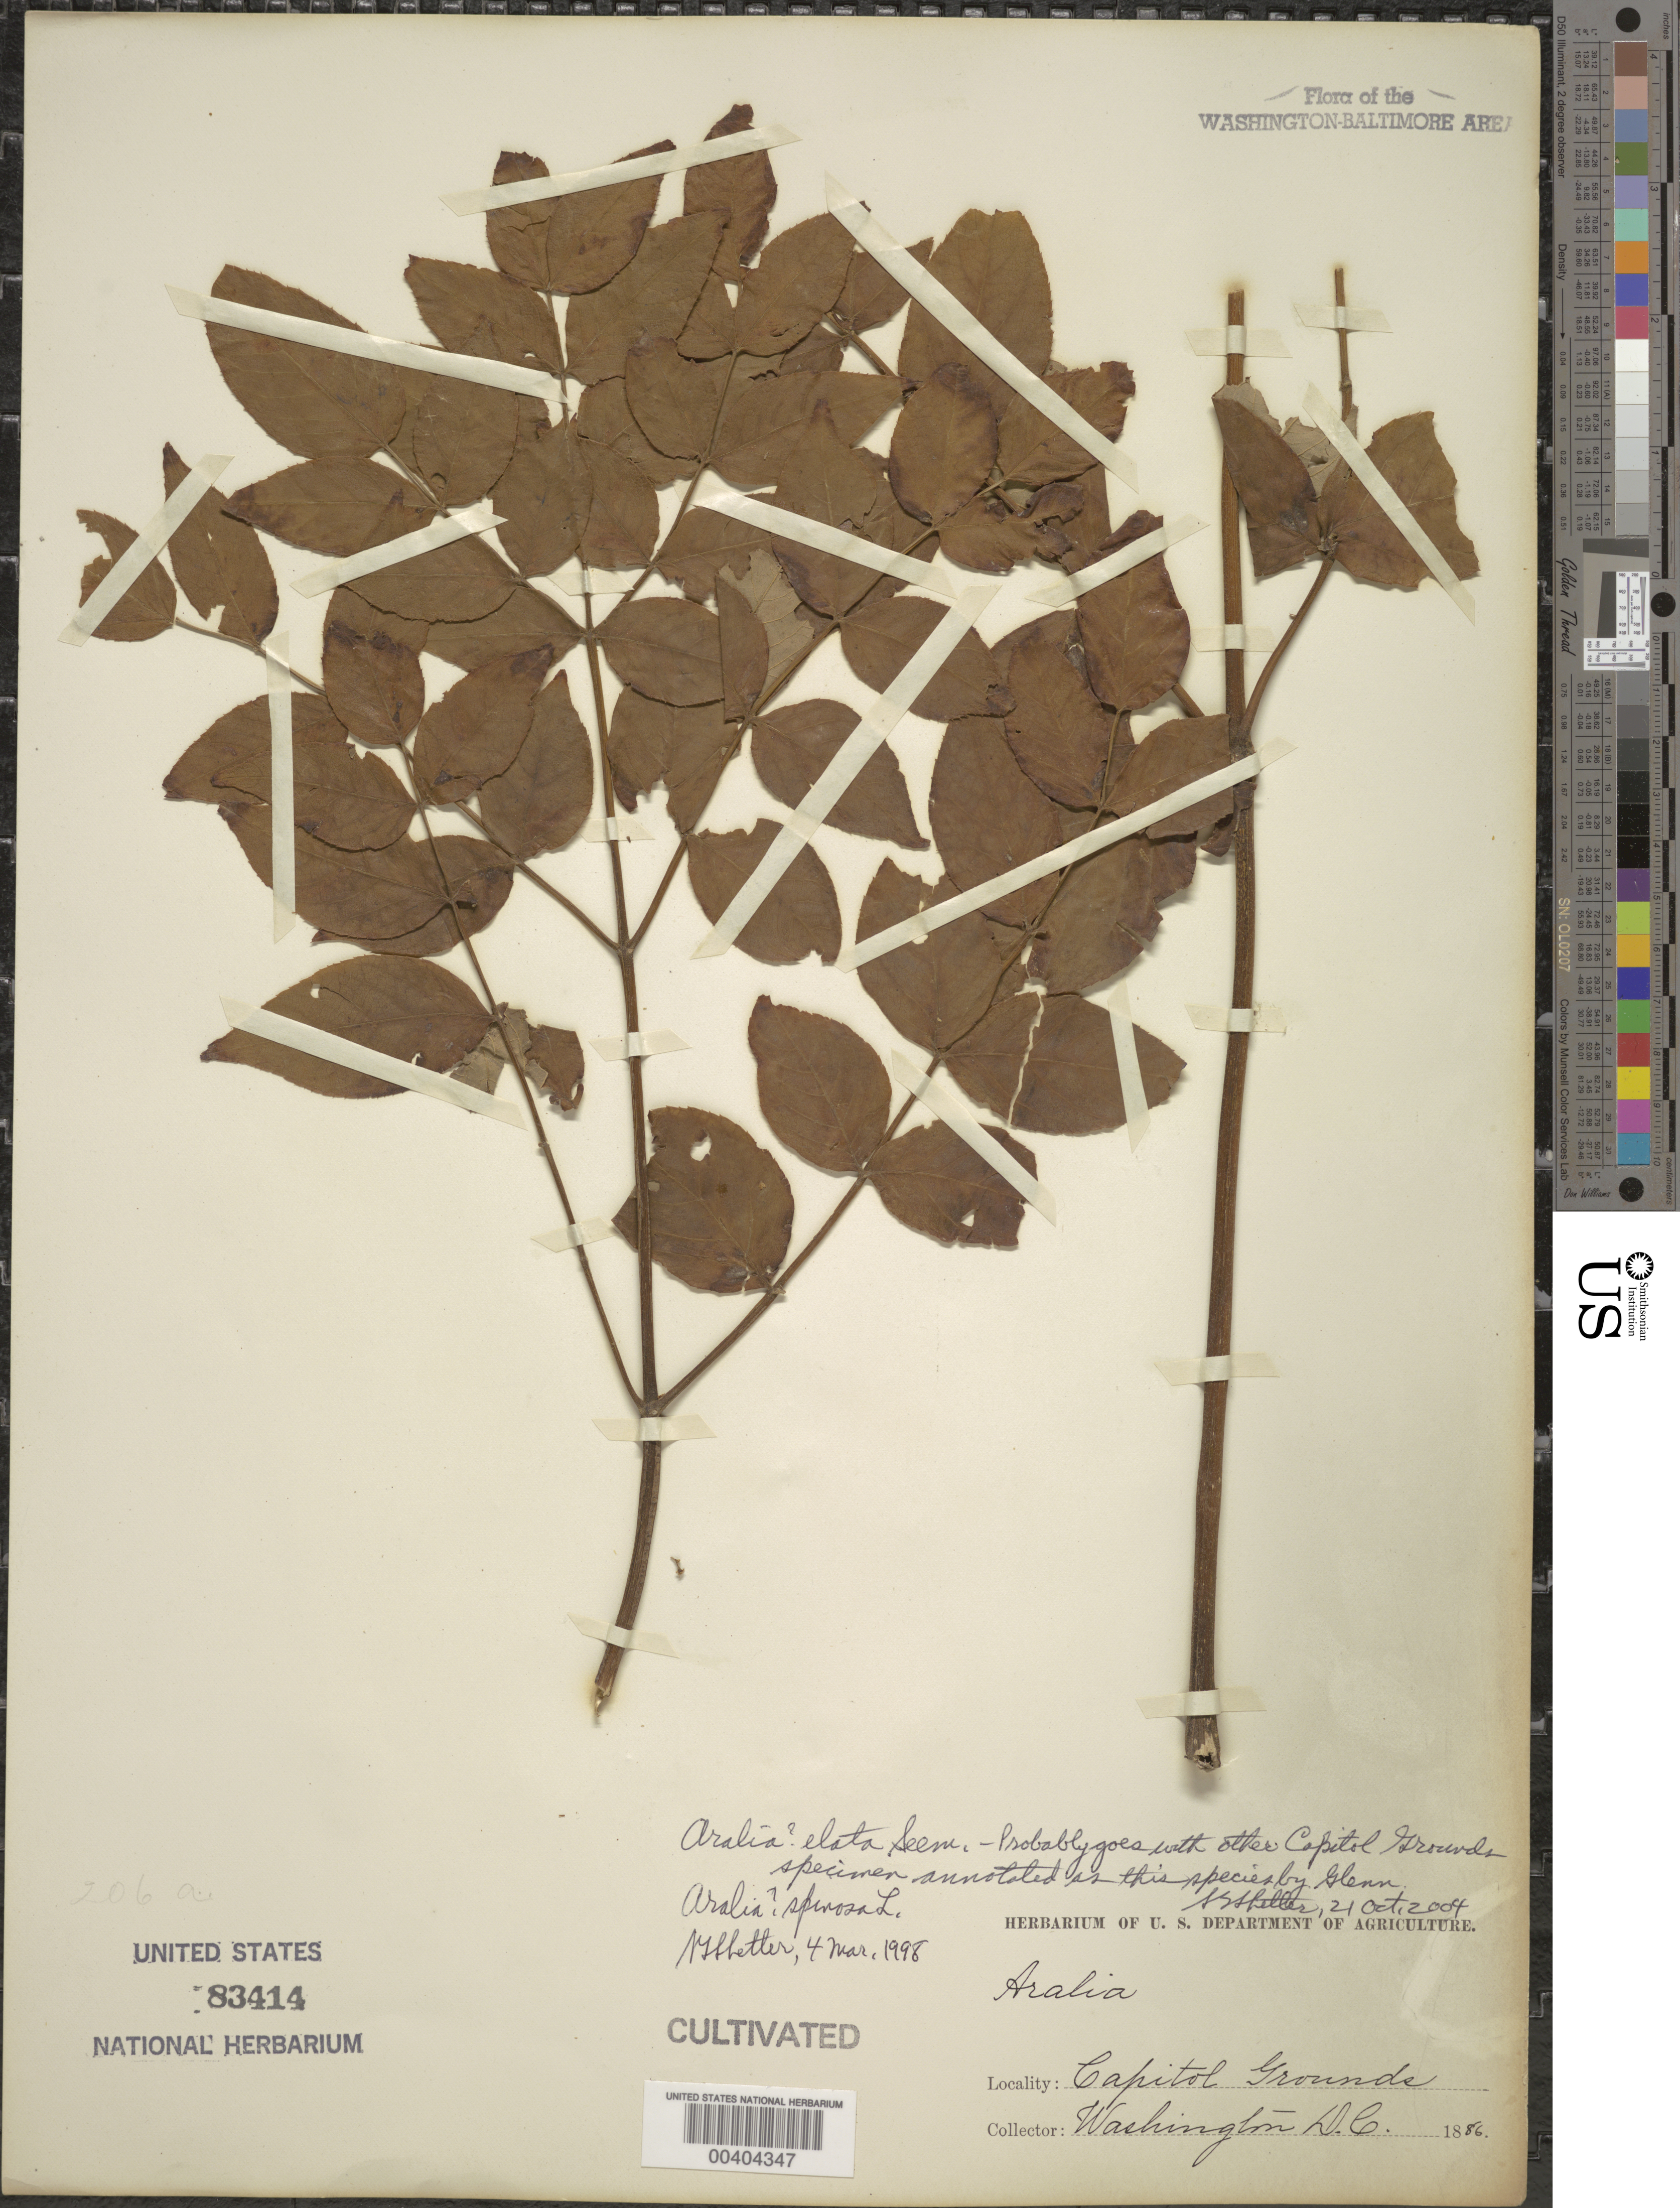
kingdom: Plantae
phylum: Tracheophyta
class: Magnoliopsida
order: Apiales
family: Araliaceae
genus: Aralia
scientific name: Aralia elata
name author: (Miq.) Seem.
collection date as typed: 1886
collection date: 1886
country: United States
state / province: District of Columbia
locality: Capitol grounds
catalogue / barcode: US 83414